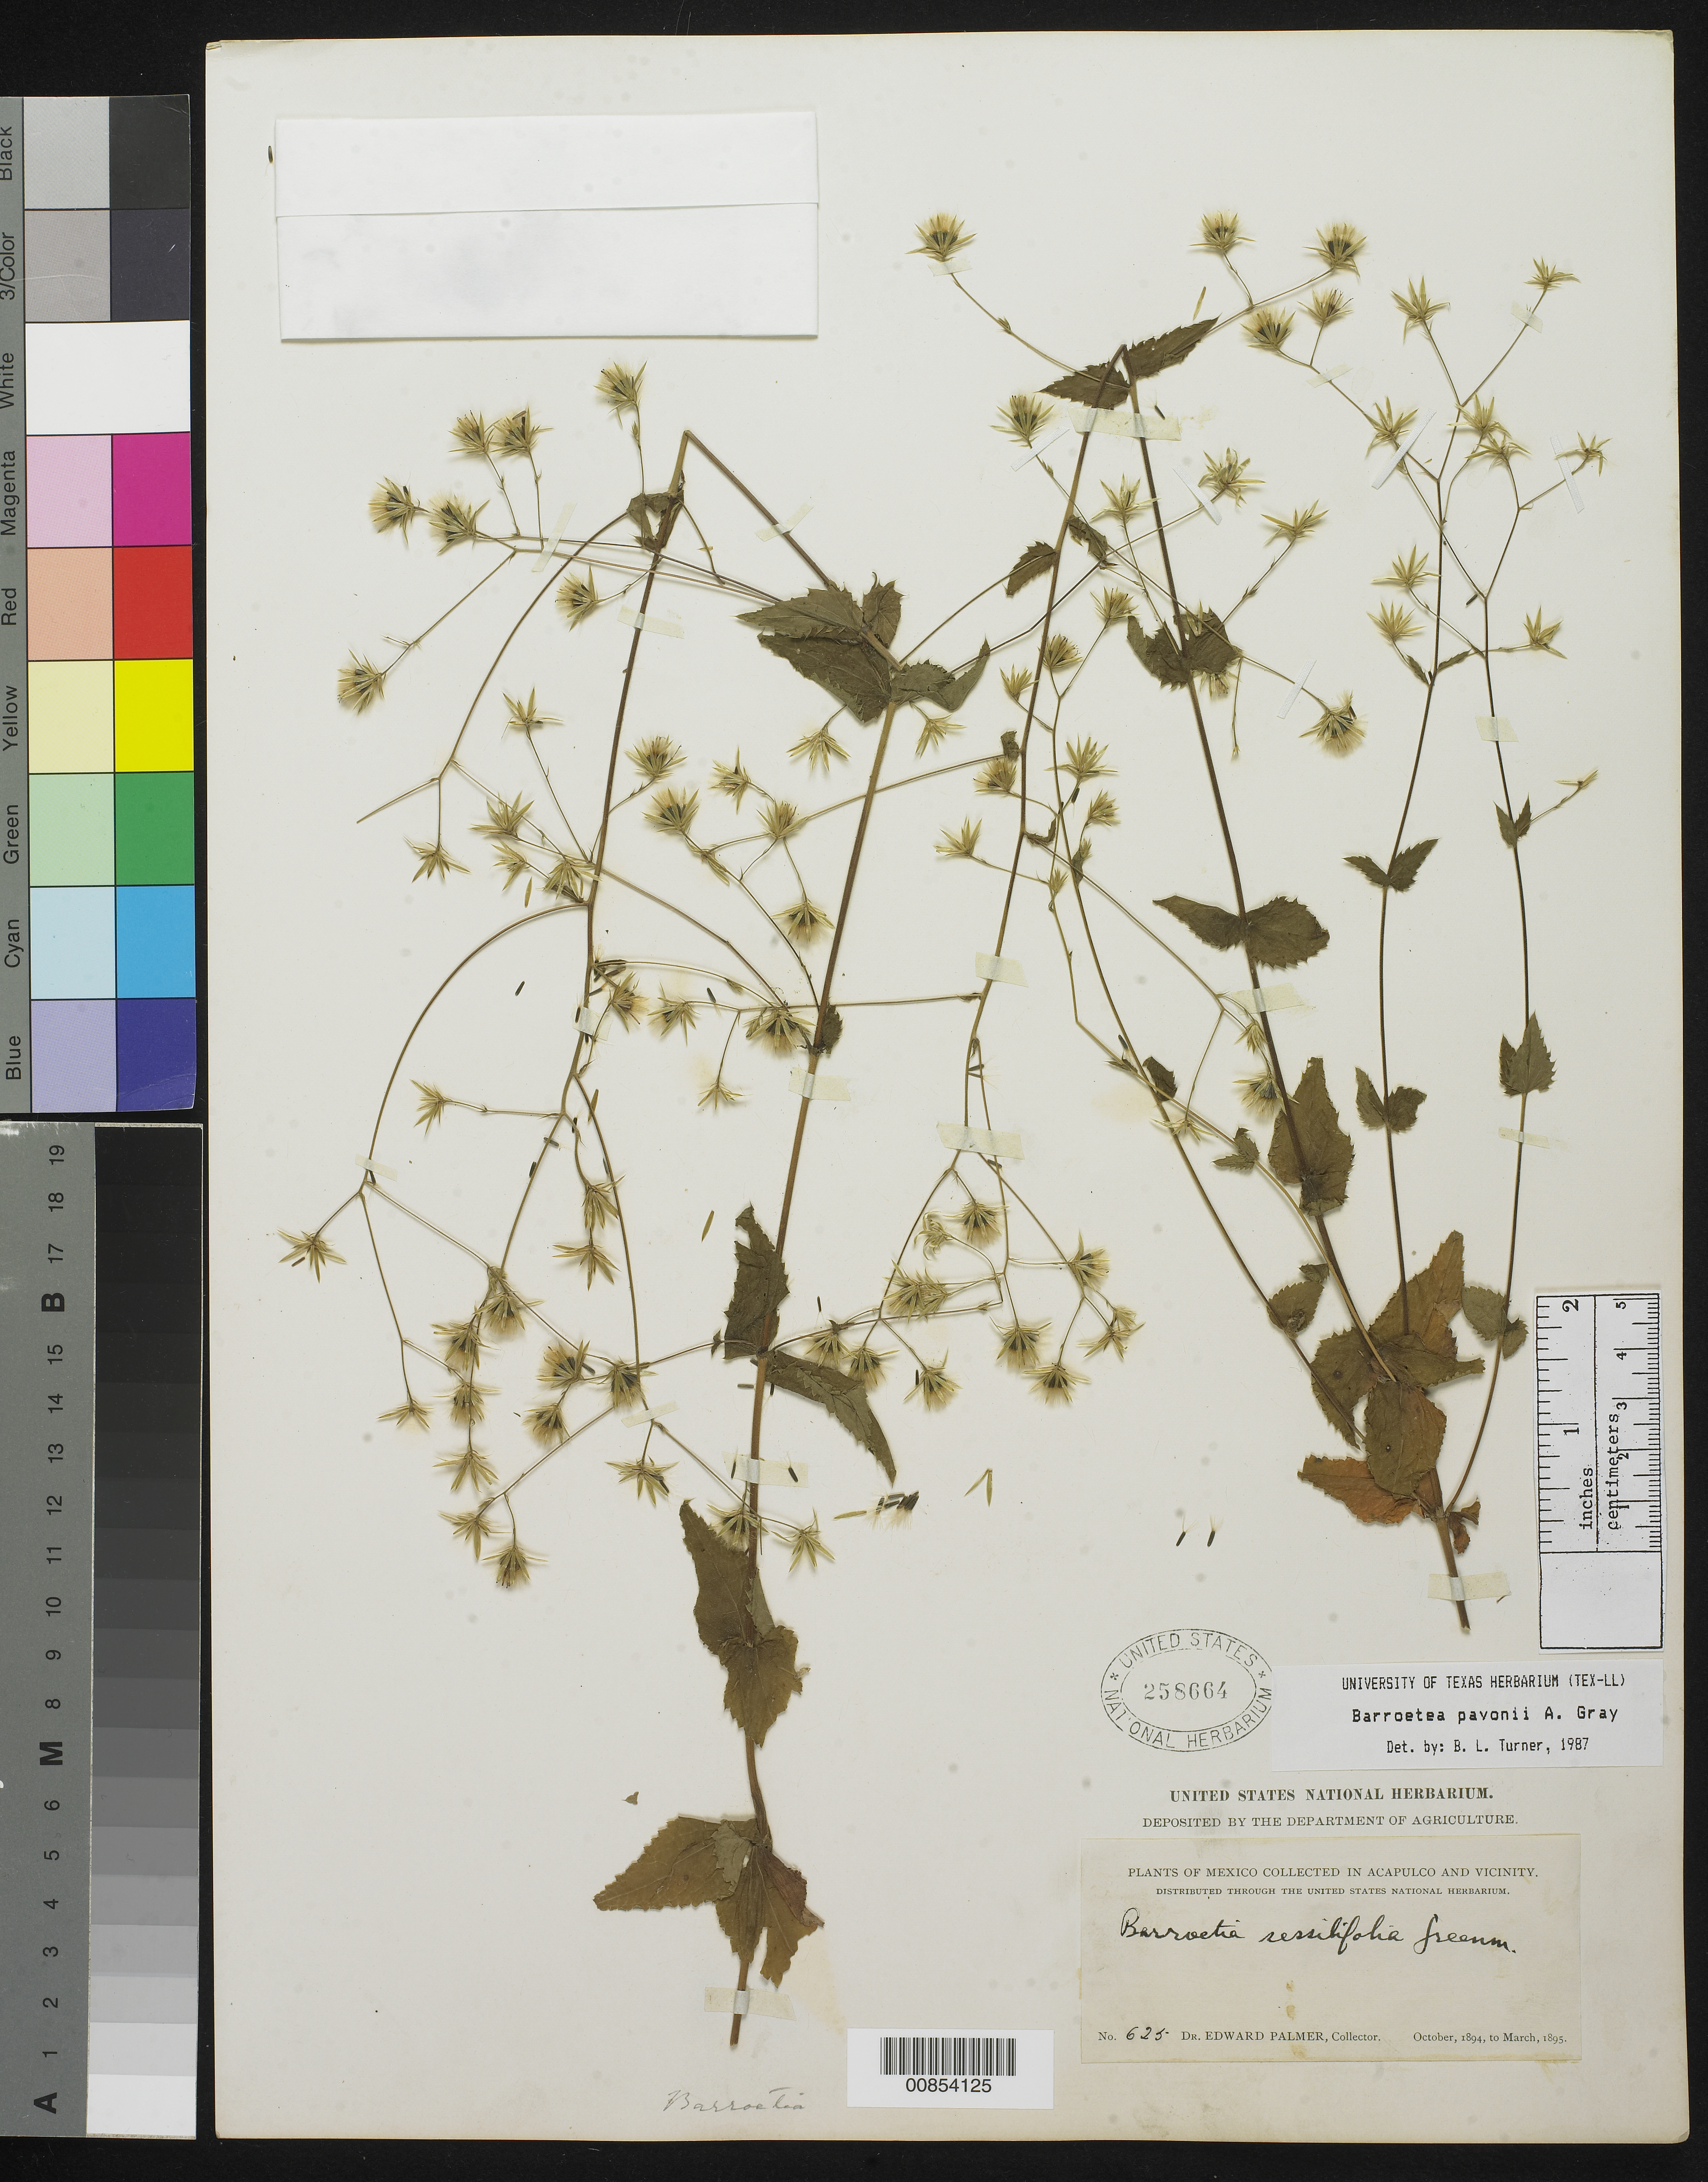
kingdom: Plantae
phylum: Tracheophyta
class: Magnoliopsida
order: Asterales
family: Asteraceae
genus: Barroetea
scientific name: Barroetea pavonii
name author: A. Gray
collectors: E. Palmer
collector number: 625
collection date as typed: Oct 1894 to -- Mar 1895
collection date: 1894-10/1895-03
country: Mexico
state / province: Guerrero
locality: Acapulco, Guerrero and vicinity.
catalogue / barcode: US 258664